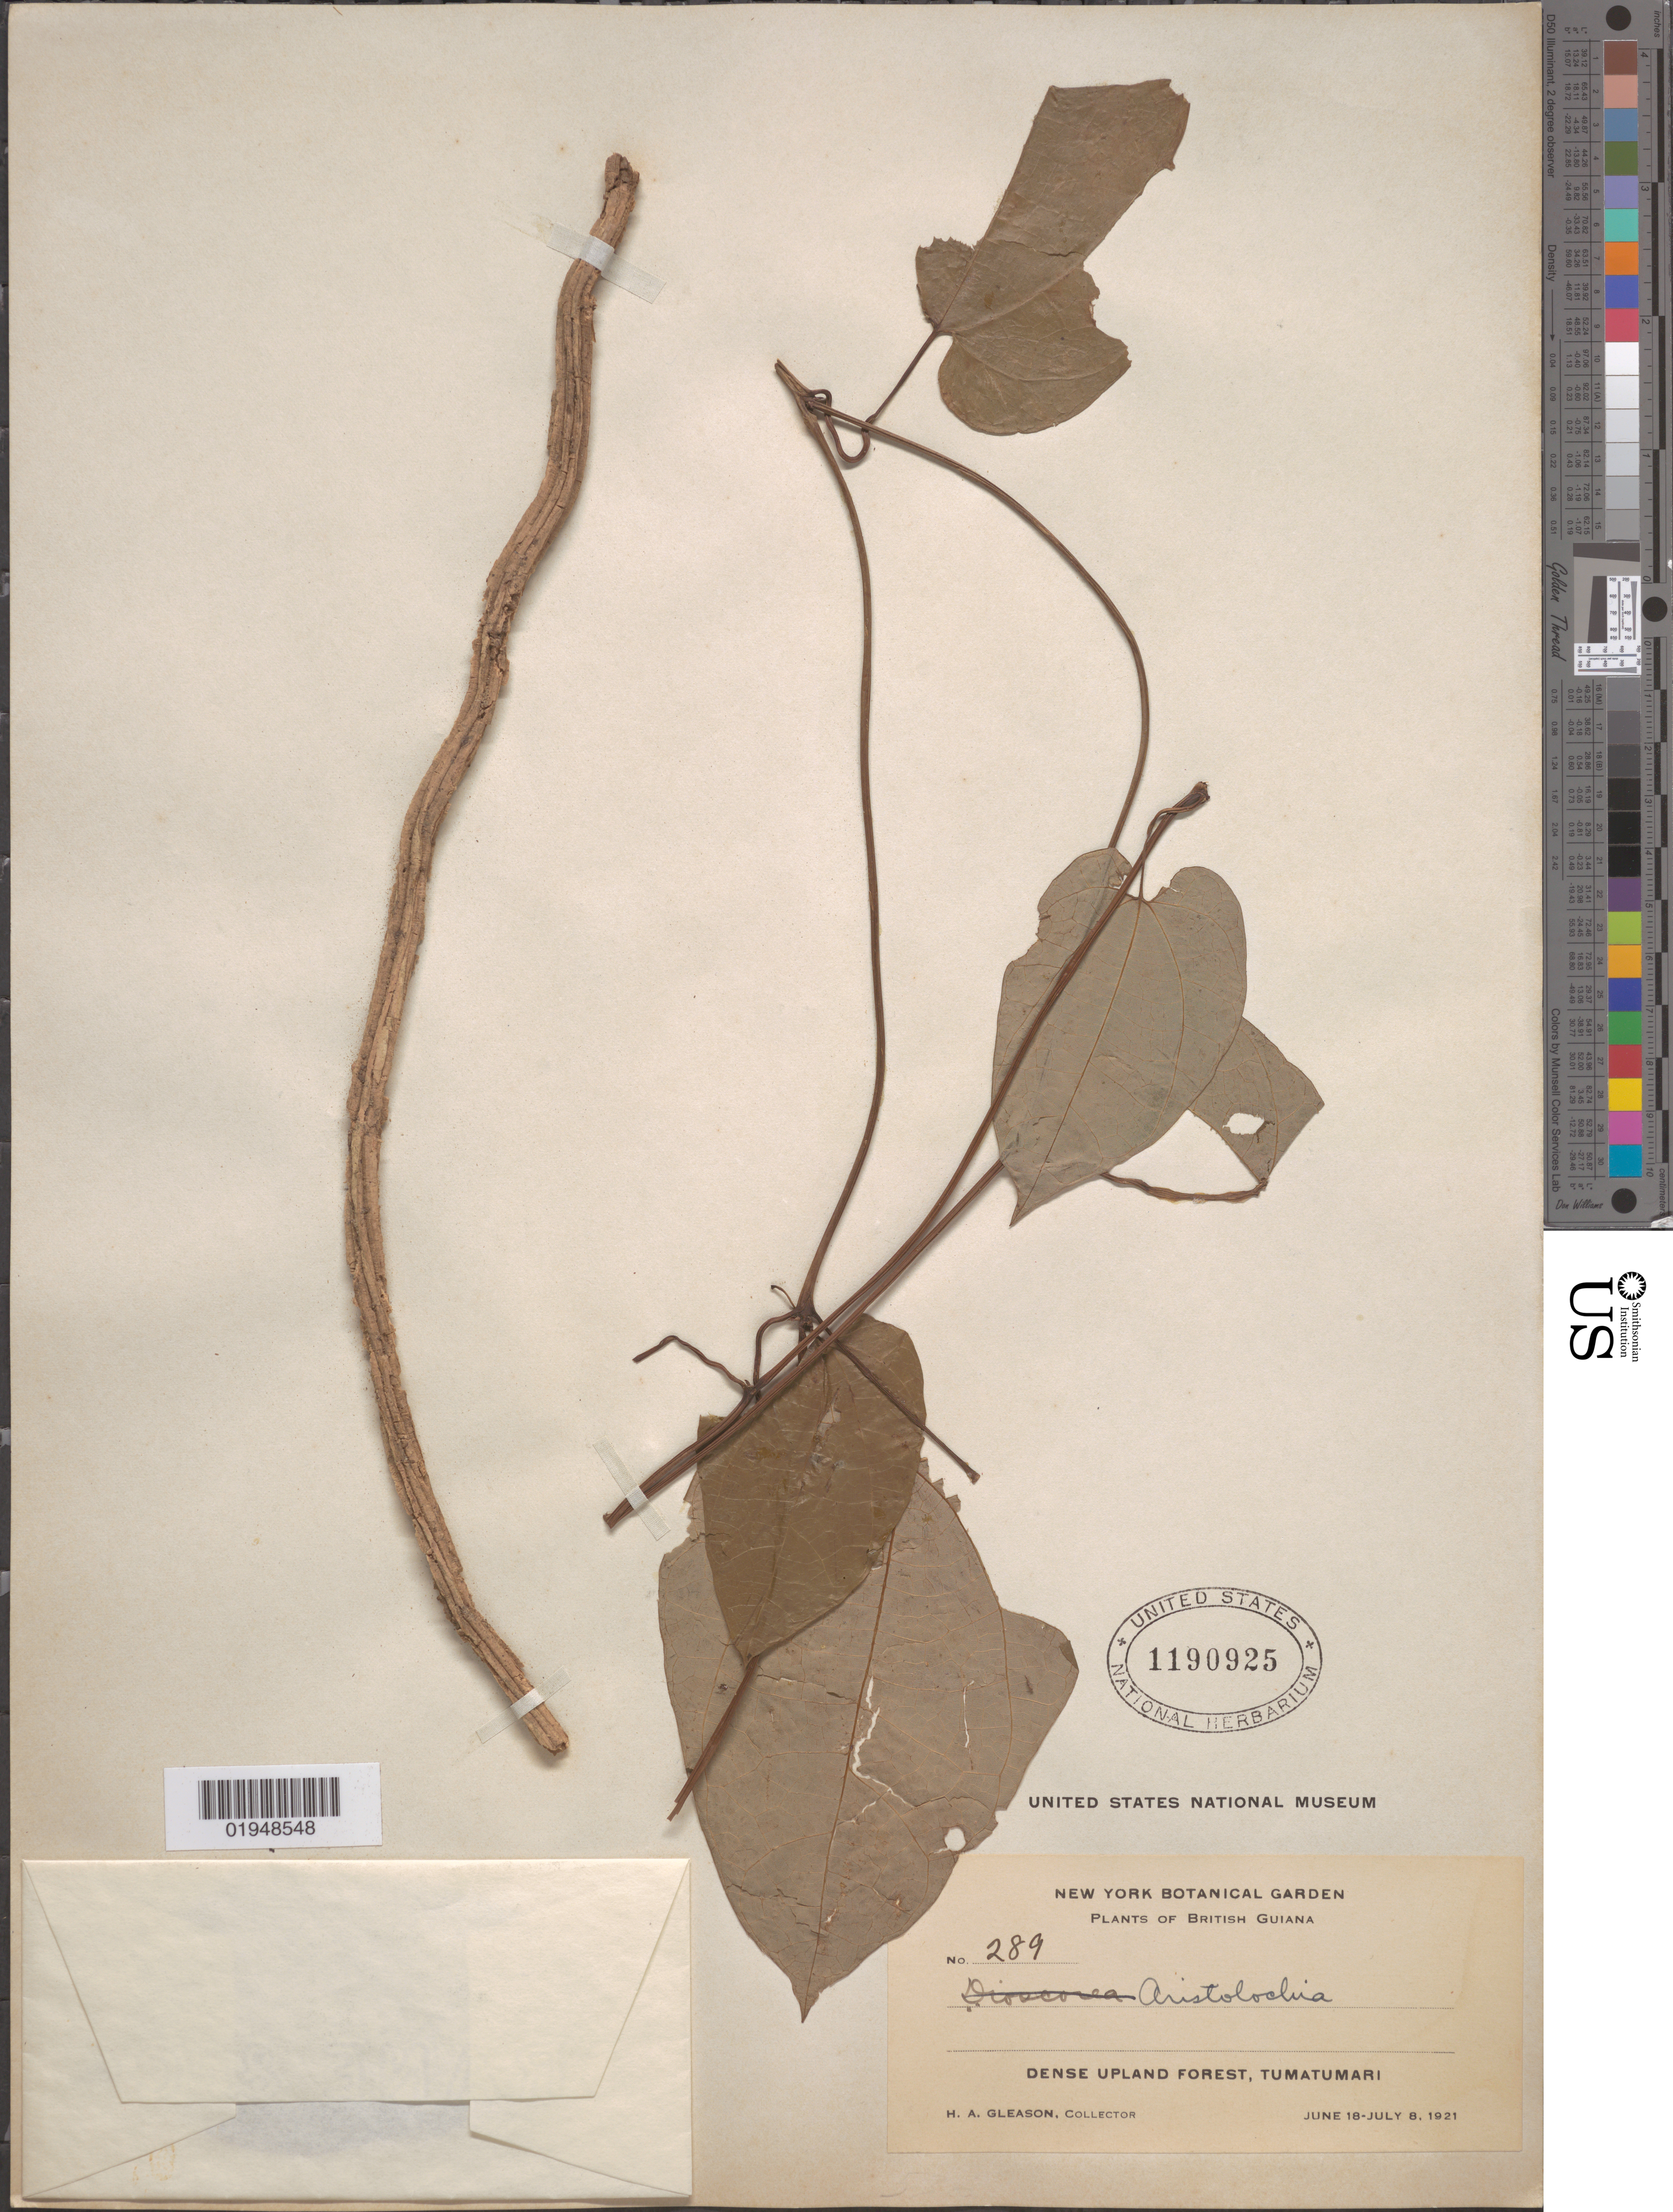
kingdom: Plantae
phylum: Tracheophyta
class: Magnoliopsida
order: Piperales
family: Aristolochiaceae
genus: Aristolochia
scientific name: Aristolochia sp.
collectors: H. A. Gleason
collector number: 289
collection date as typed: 18 Jun 1921 to 08 Jul 1921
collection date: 1921-06-18/1921-07-08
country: Guyana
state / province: Mazaruni-Potaro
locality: Tumatumari, dense upland forest.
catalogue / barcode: US 1190925